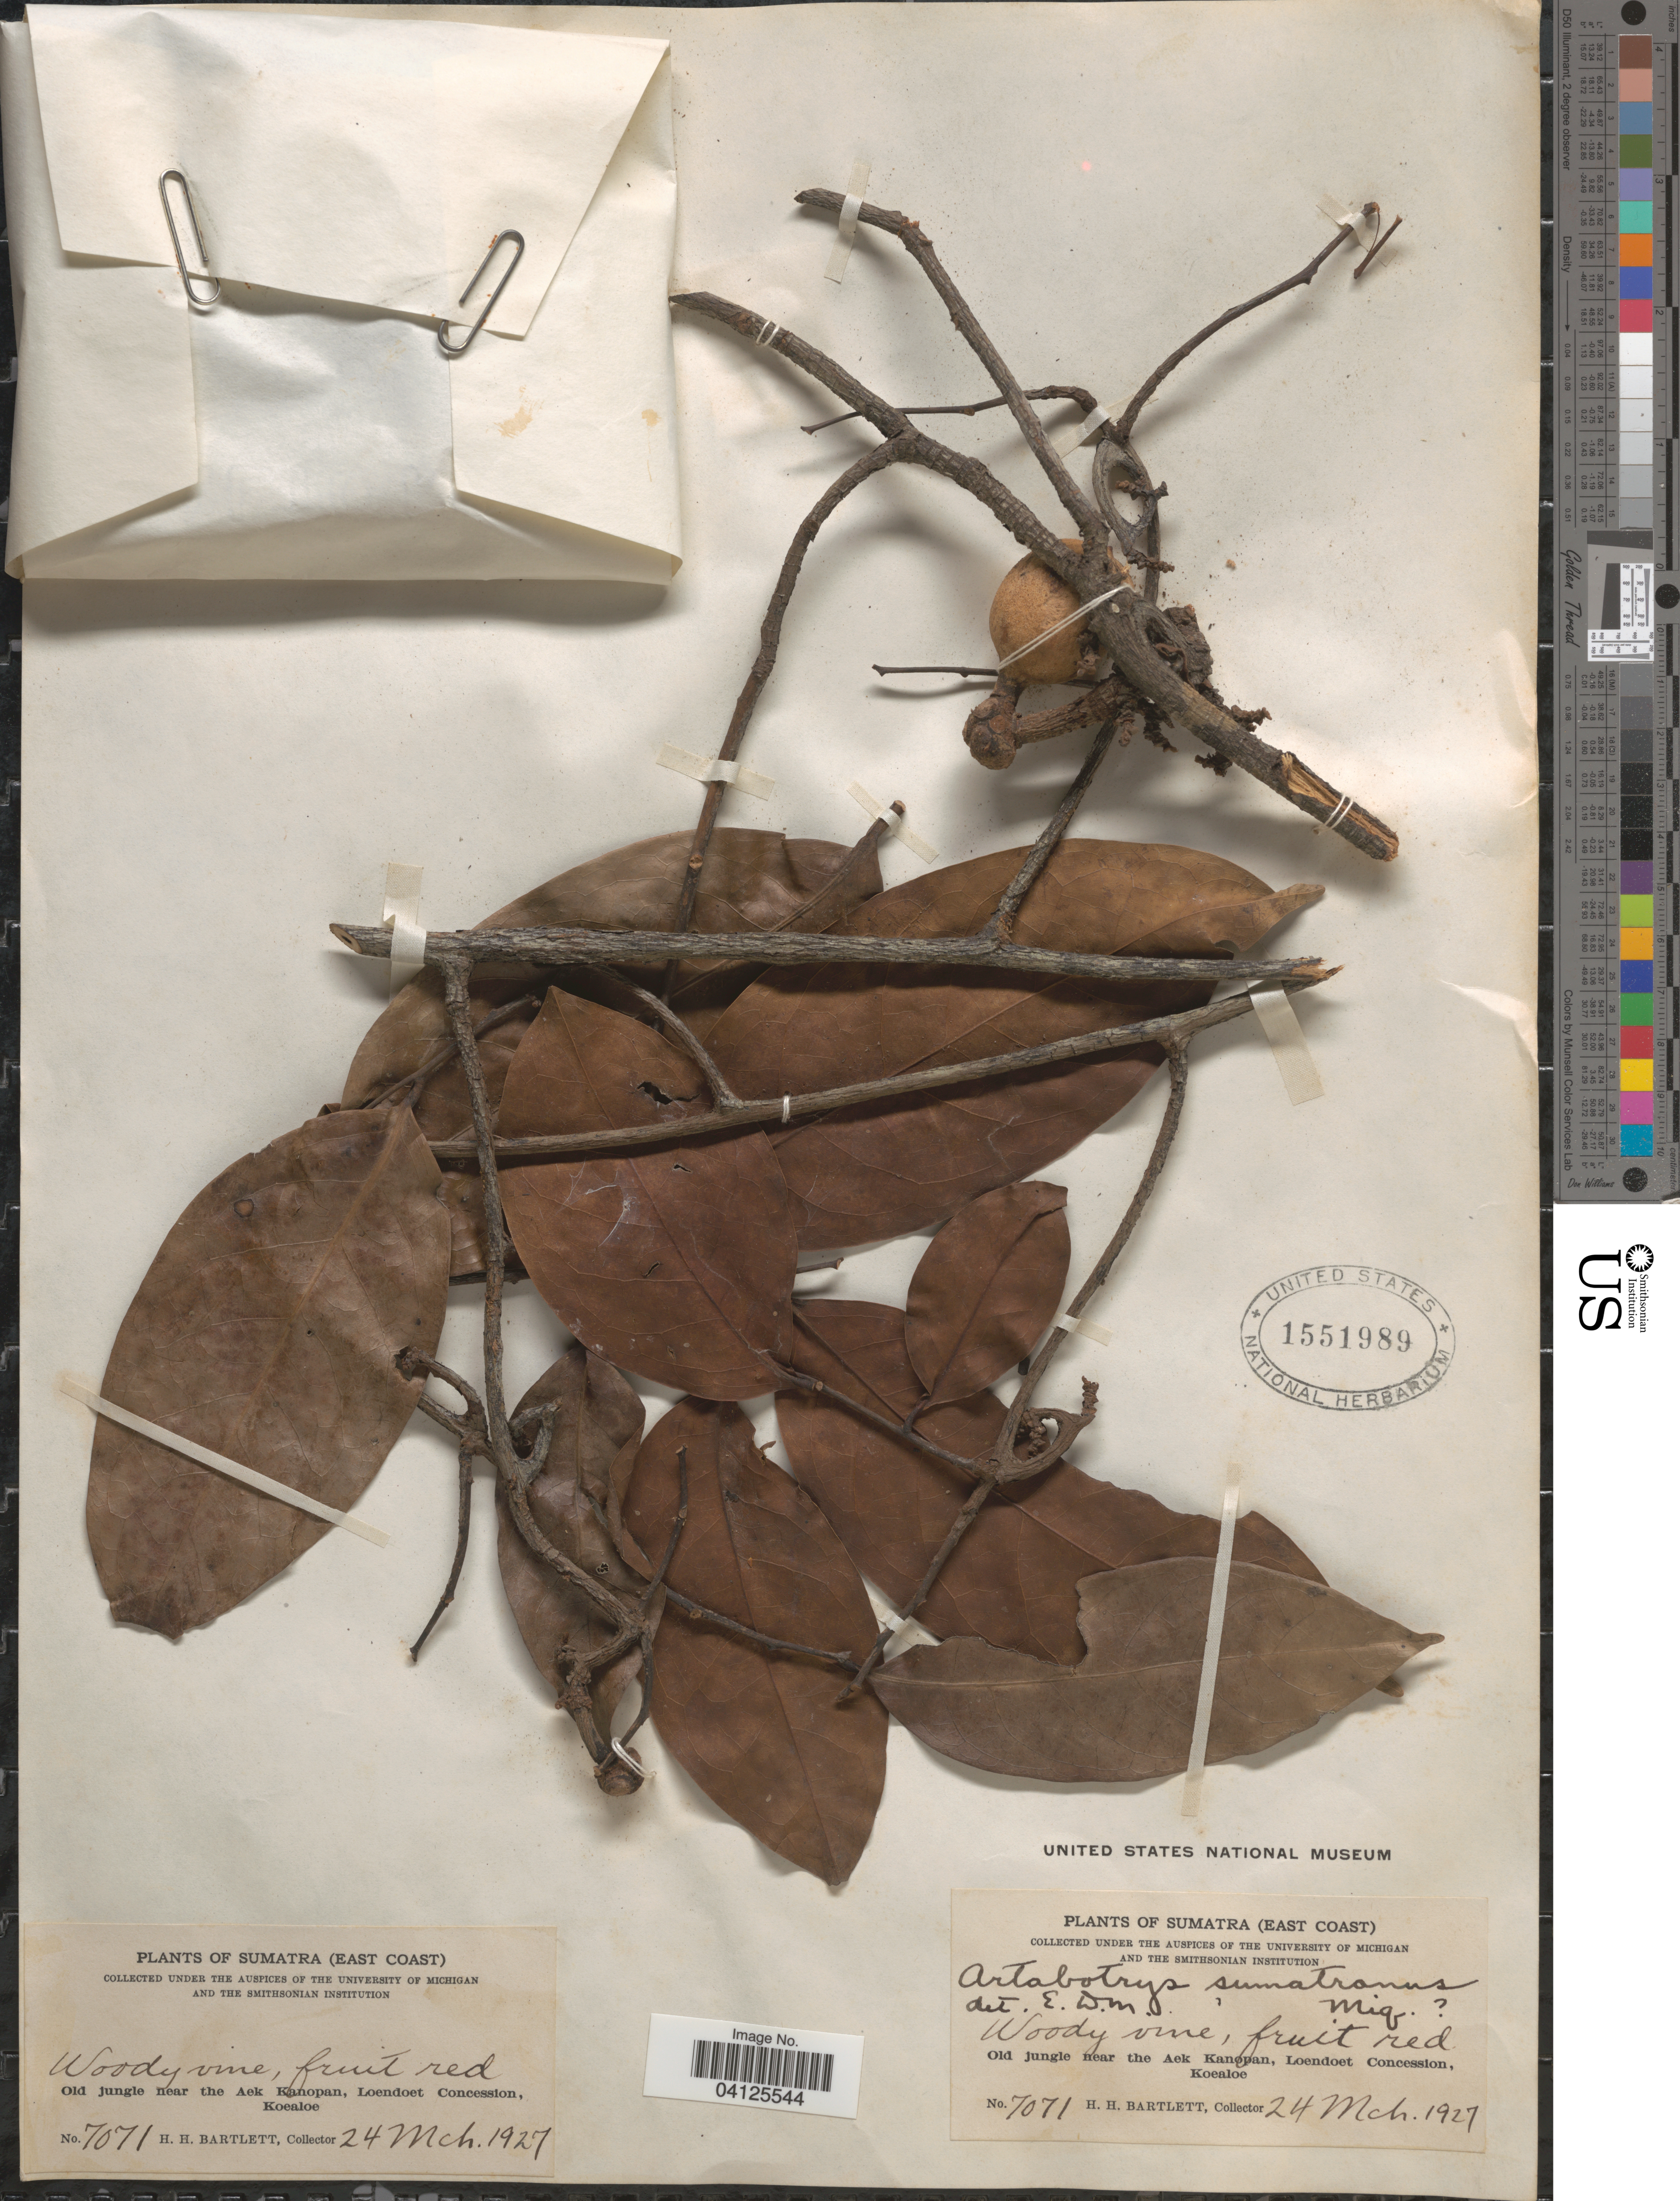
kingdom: Plantae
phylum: Tracheophyta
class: Magnoliopsida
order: Magnoliales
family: Annonaceae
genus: Artabotrys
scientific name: Artabotrys sumatranus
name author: Miq.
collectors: H. H. Bartlett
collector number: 7071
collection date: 1927-03-24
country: Indonesia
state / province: Sumatra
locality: (East Coast). Old jungle near the Aek Kanopan, Loendoet Concession, Koealoe.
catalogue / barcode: US 1551989